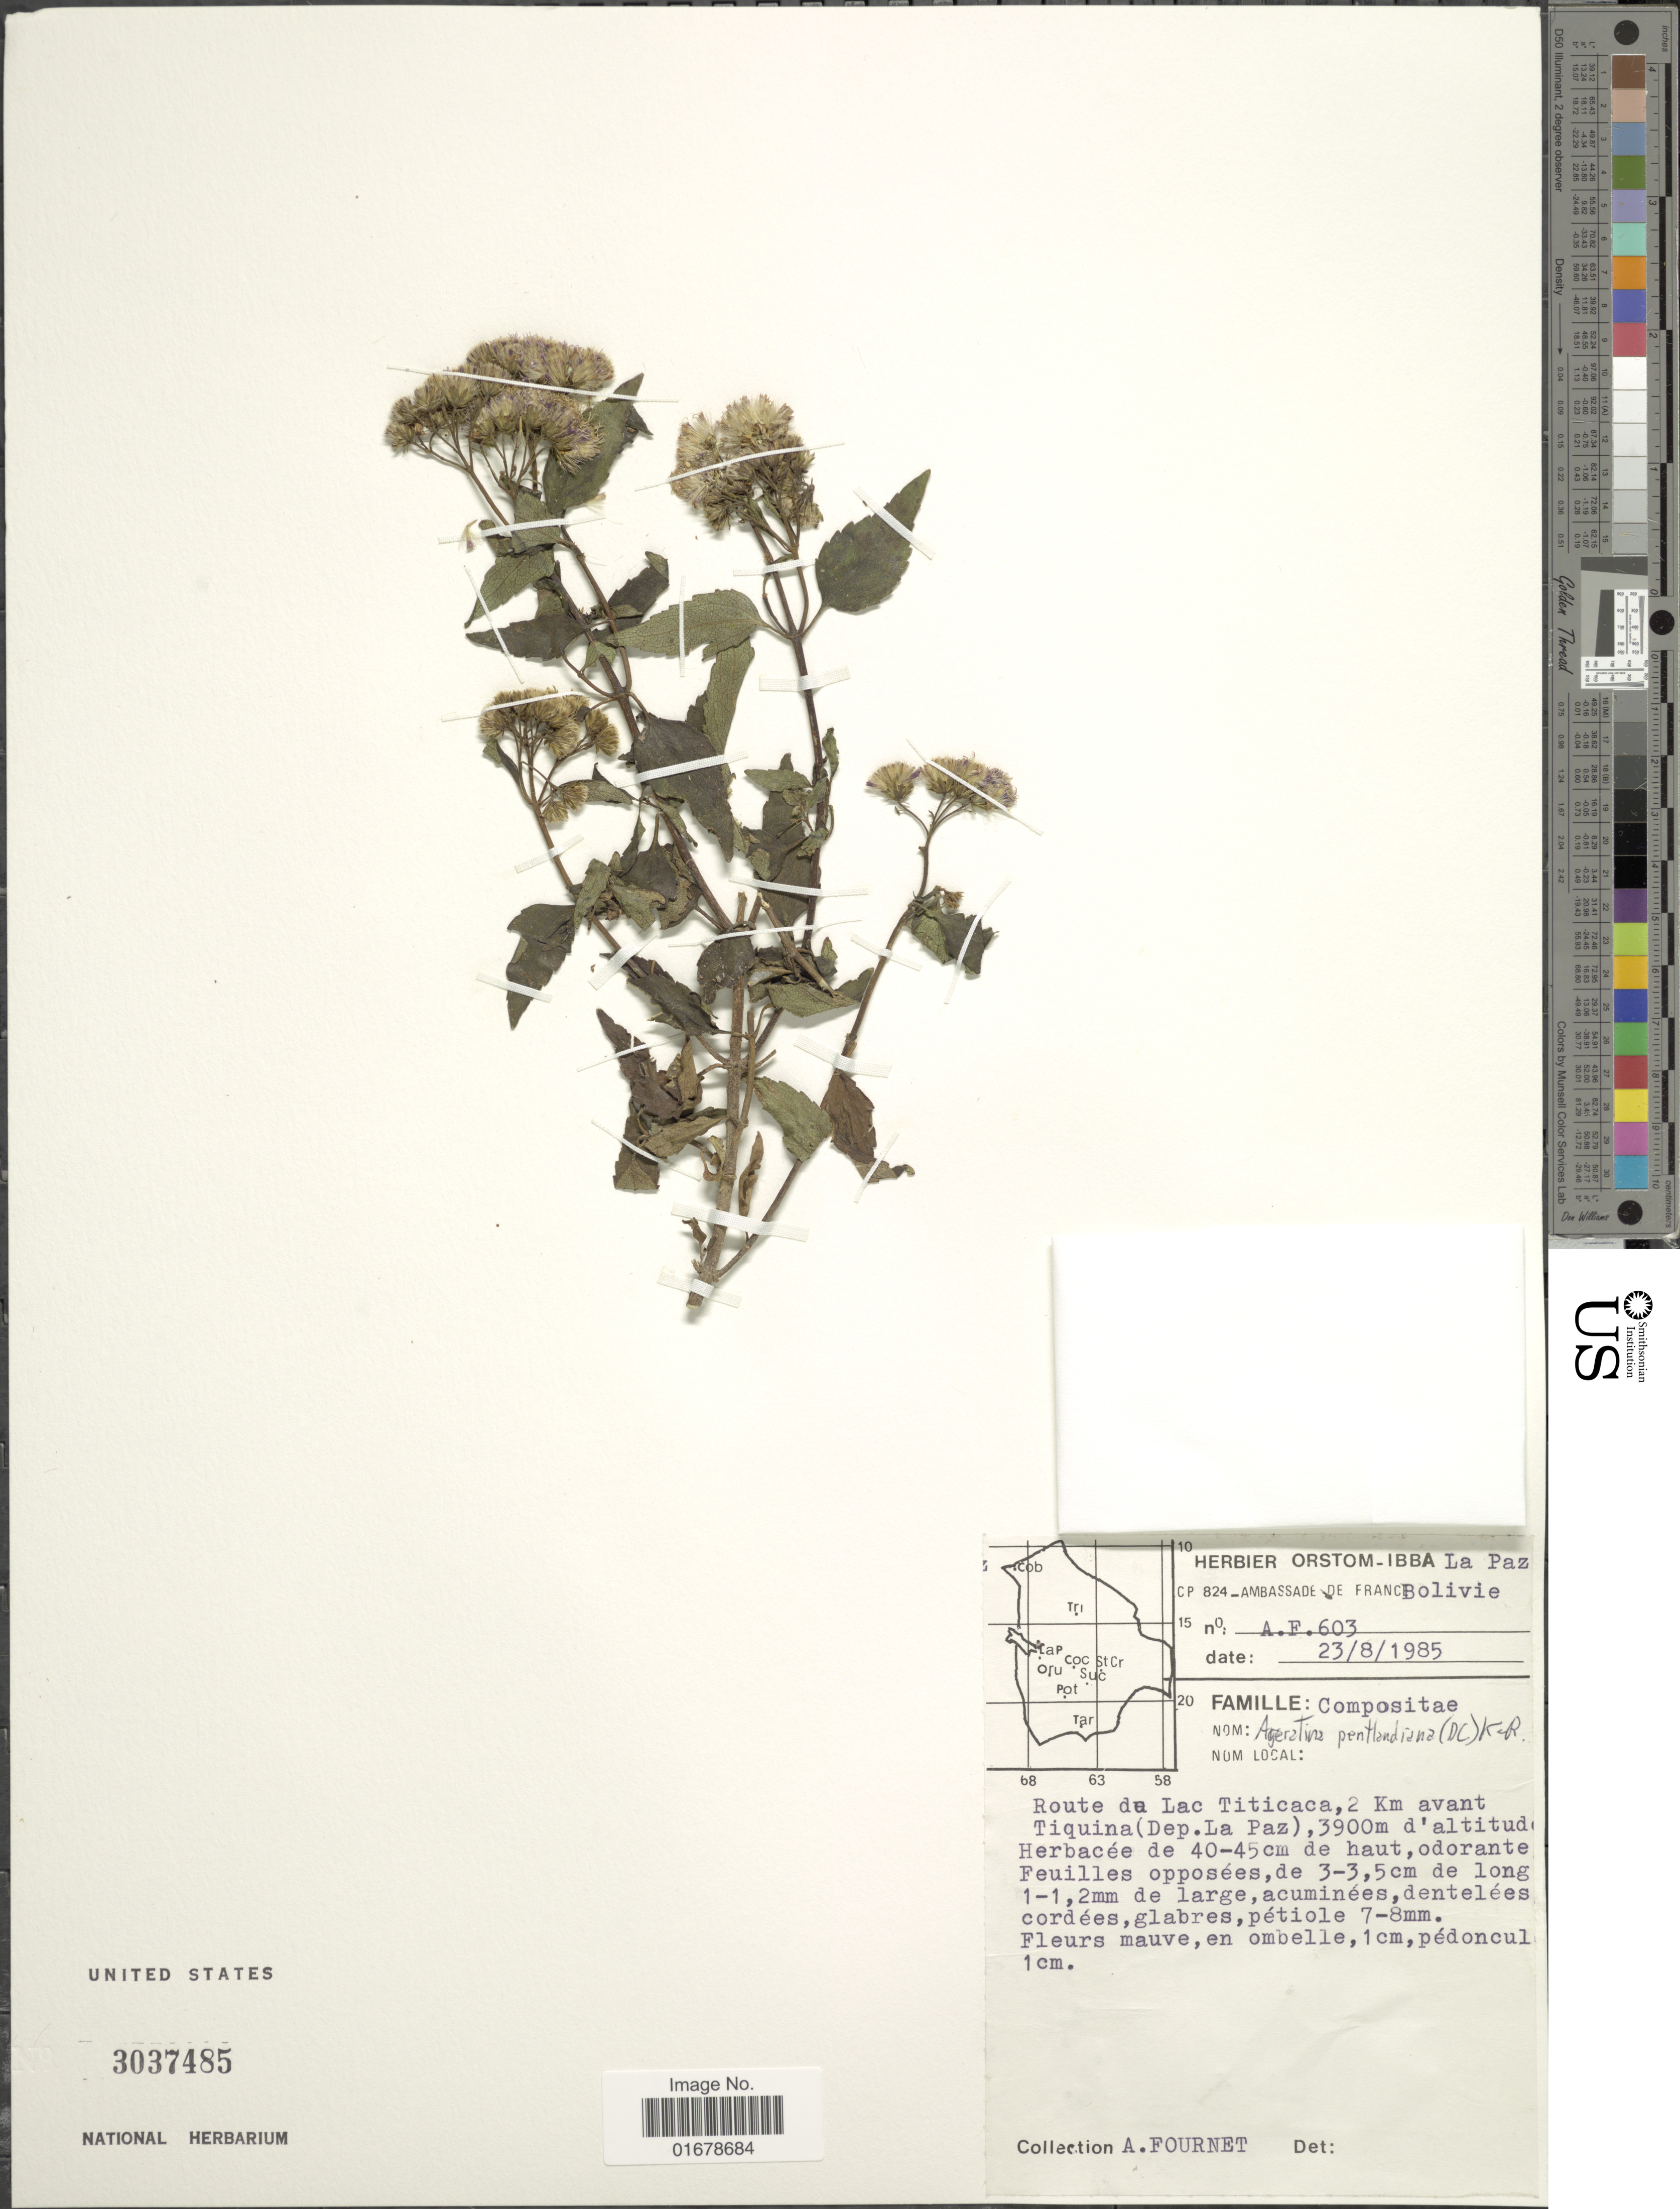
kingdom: Plantae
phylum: Tracheophyta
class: Magnoliopsida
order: Asterales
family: Asteraceae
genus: Ageratina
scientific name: Ageratina pentlandiana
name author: (DC.) R.M. King & H. Rob.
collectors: A. Fournet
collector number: A. F. 603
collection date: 1985-08-23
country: Bolivia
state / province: La Paz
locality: Route du Lac Titicaca, 2 Km avant Tiquina (Dep. La Paz)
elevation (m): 3900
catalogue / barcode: US 3037485